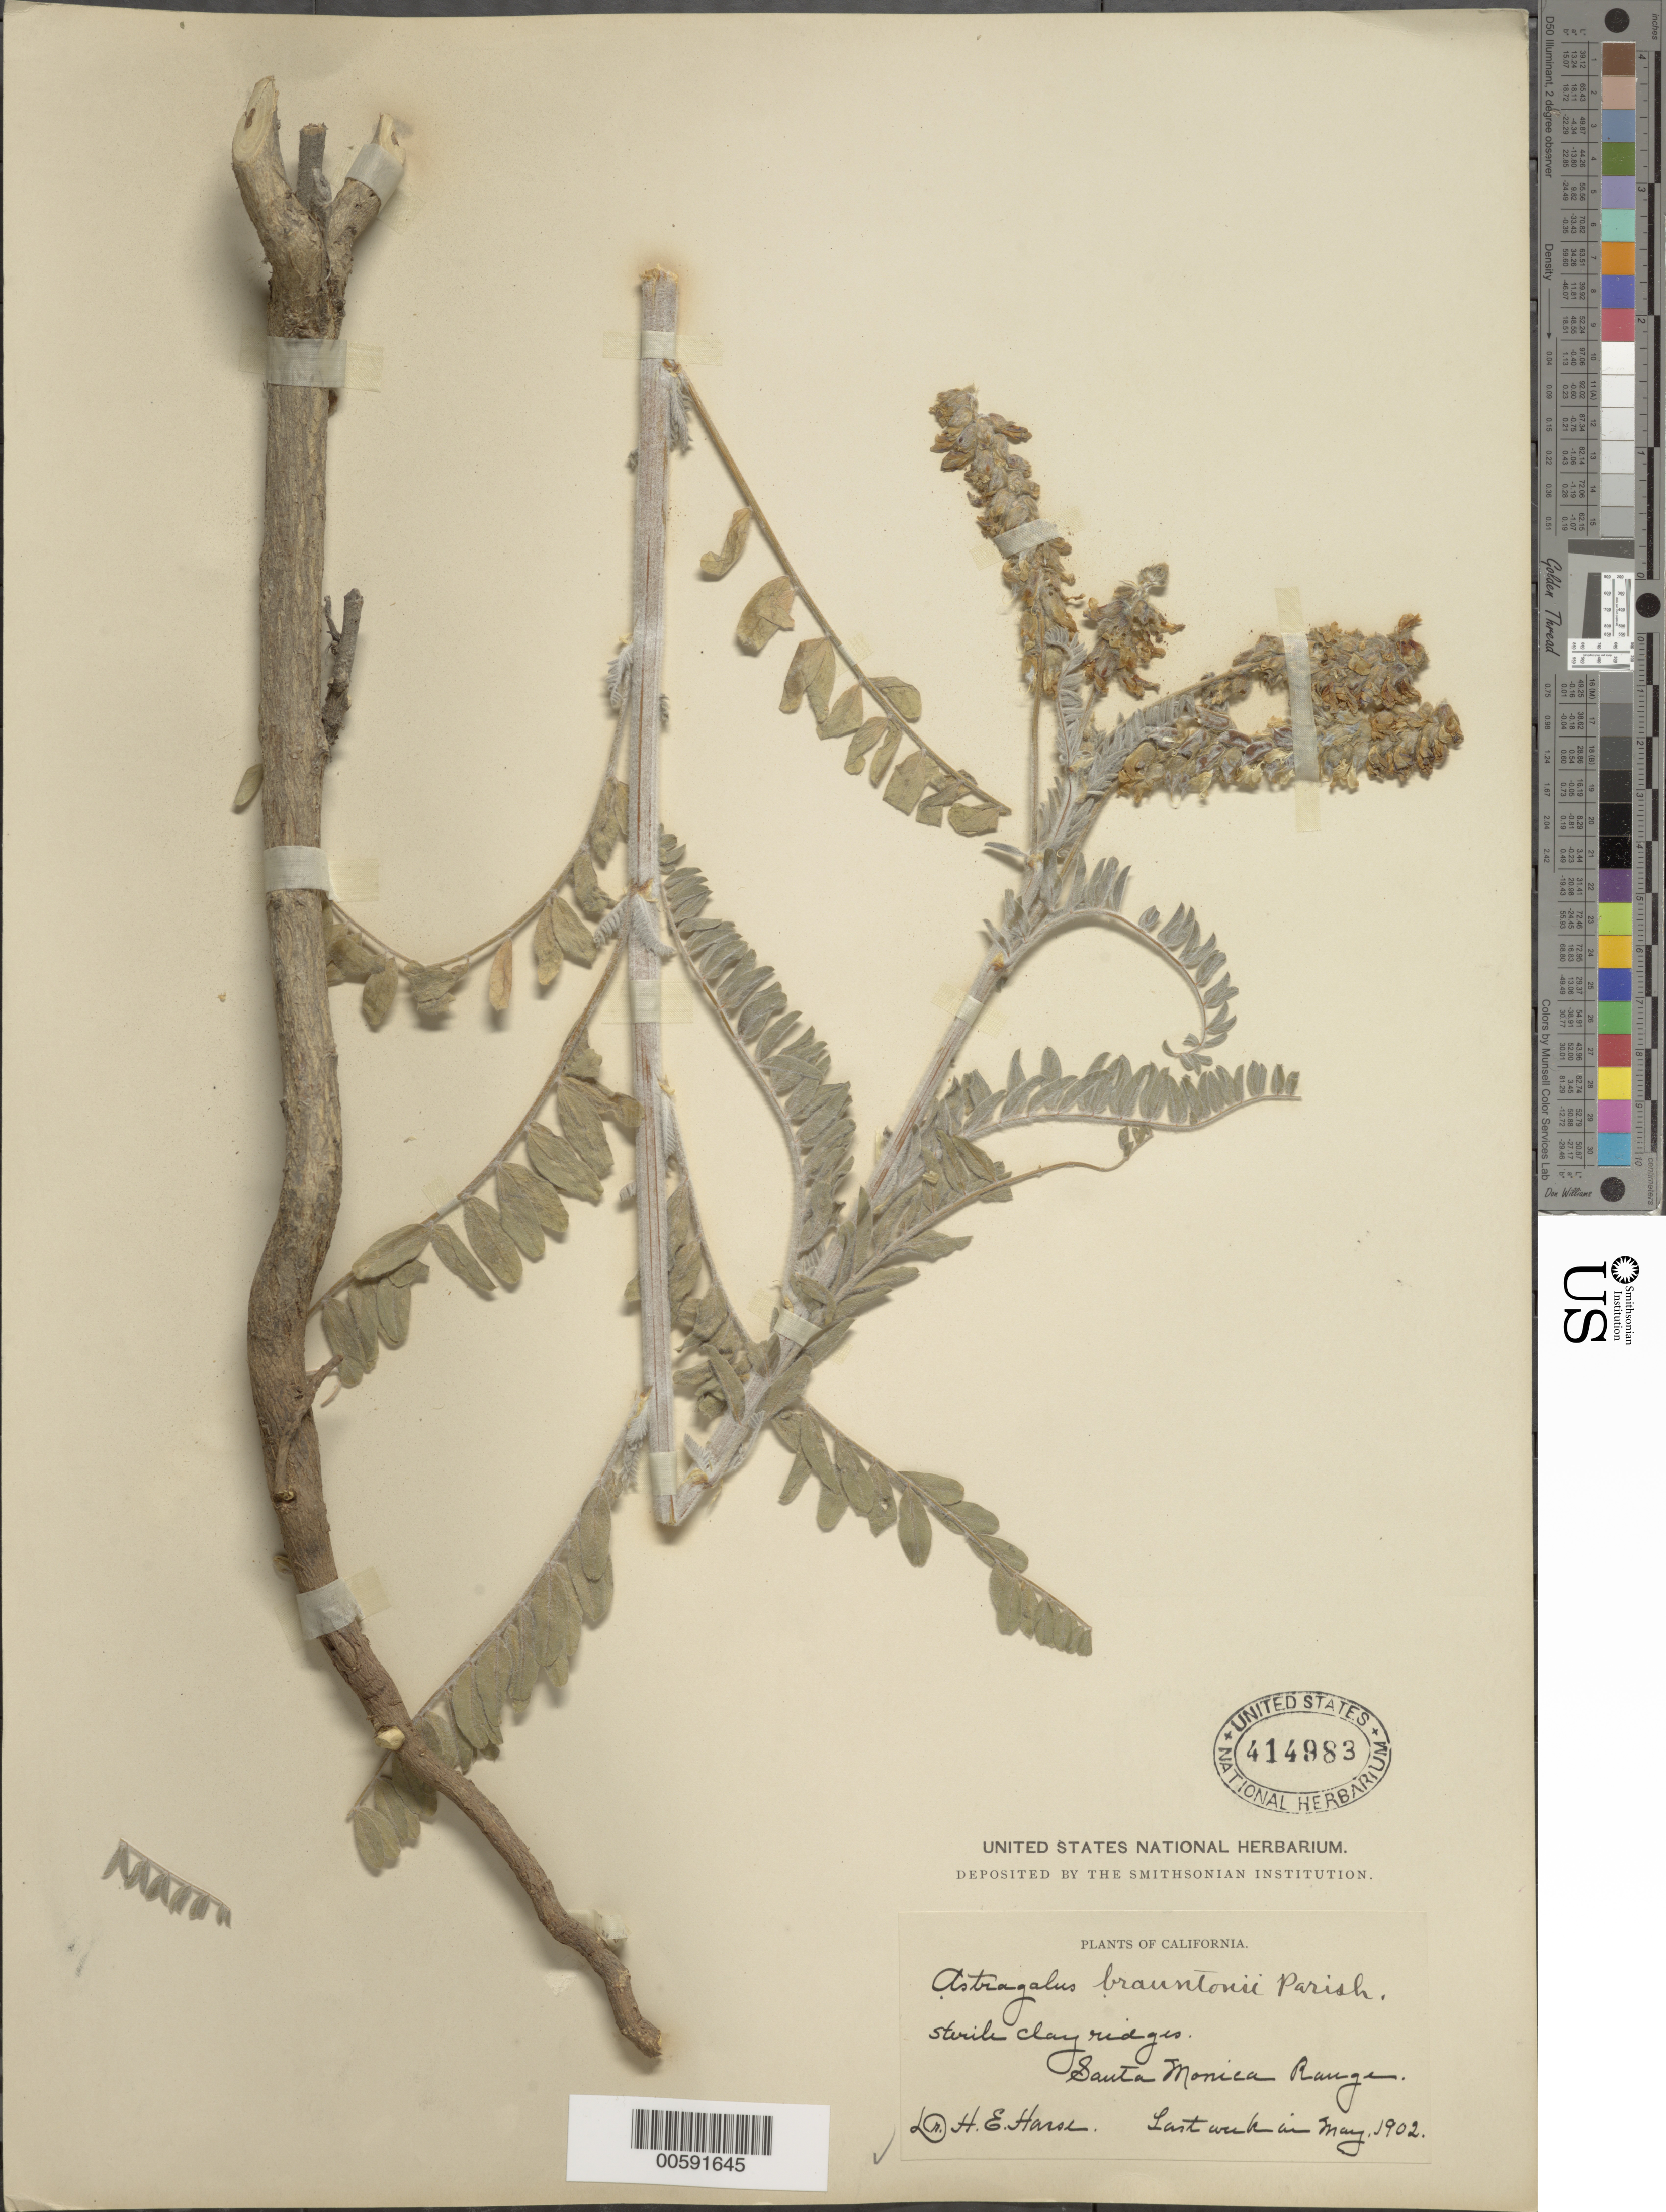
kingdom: Plantae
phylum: Tracheophyta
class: Magnoliopsida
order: Fabales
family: Fabaceae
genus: Astragalus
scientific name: Astragalus brauntonii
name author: Parish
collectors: H. E. Hasse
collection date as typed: May 1902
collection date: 1902-05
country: United States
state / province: California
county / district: Los Angeles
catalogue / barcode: US 414983